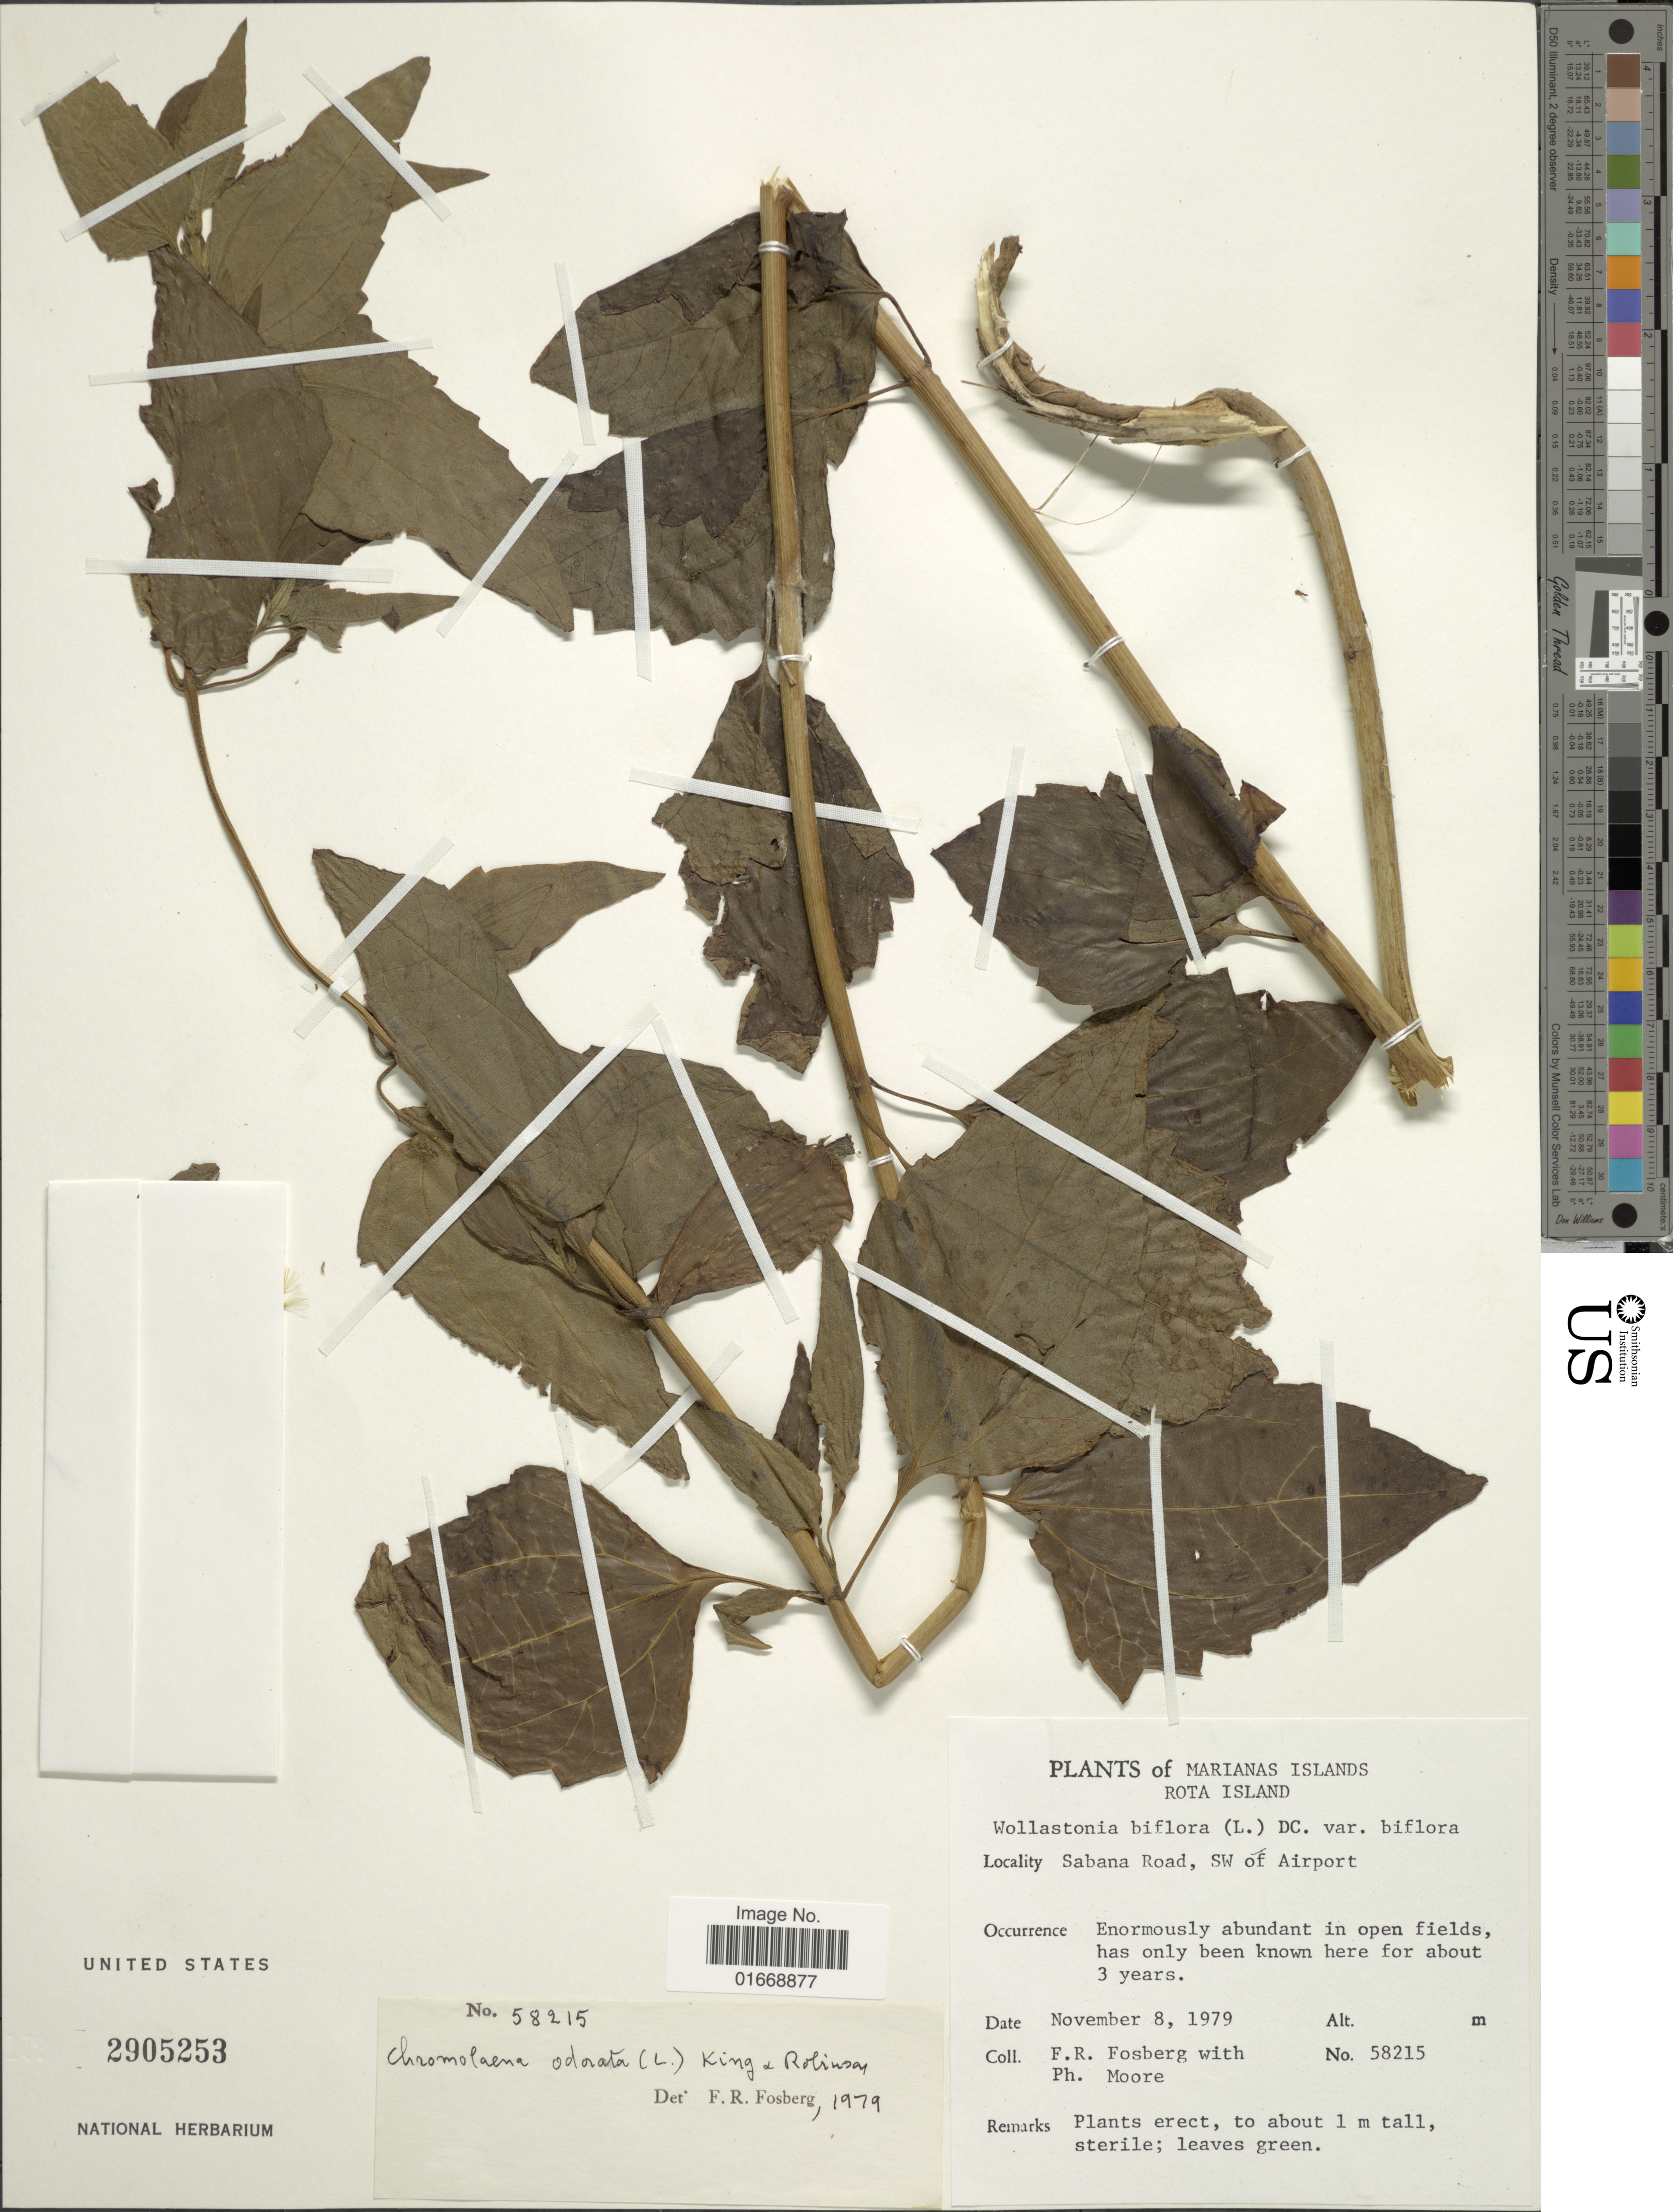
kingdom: Plantae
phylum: Tracheophyta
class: Magnoliopsida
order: Asterales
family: Asteraceae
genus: Chromolaena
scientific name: Chromolaena odorata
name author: (L.) R.M. King & H. Rob.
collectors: F. R. Fosberg & P. Moore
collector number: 58215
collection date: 1979-11-08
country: Northern Mariana Islands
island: Rota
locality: Marianas Islands, Rota Island, Sabana Road, SW of Airport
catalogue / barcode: US 2905253